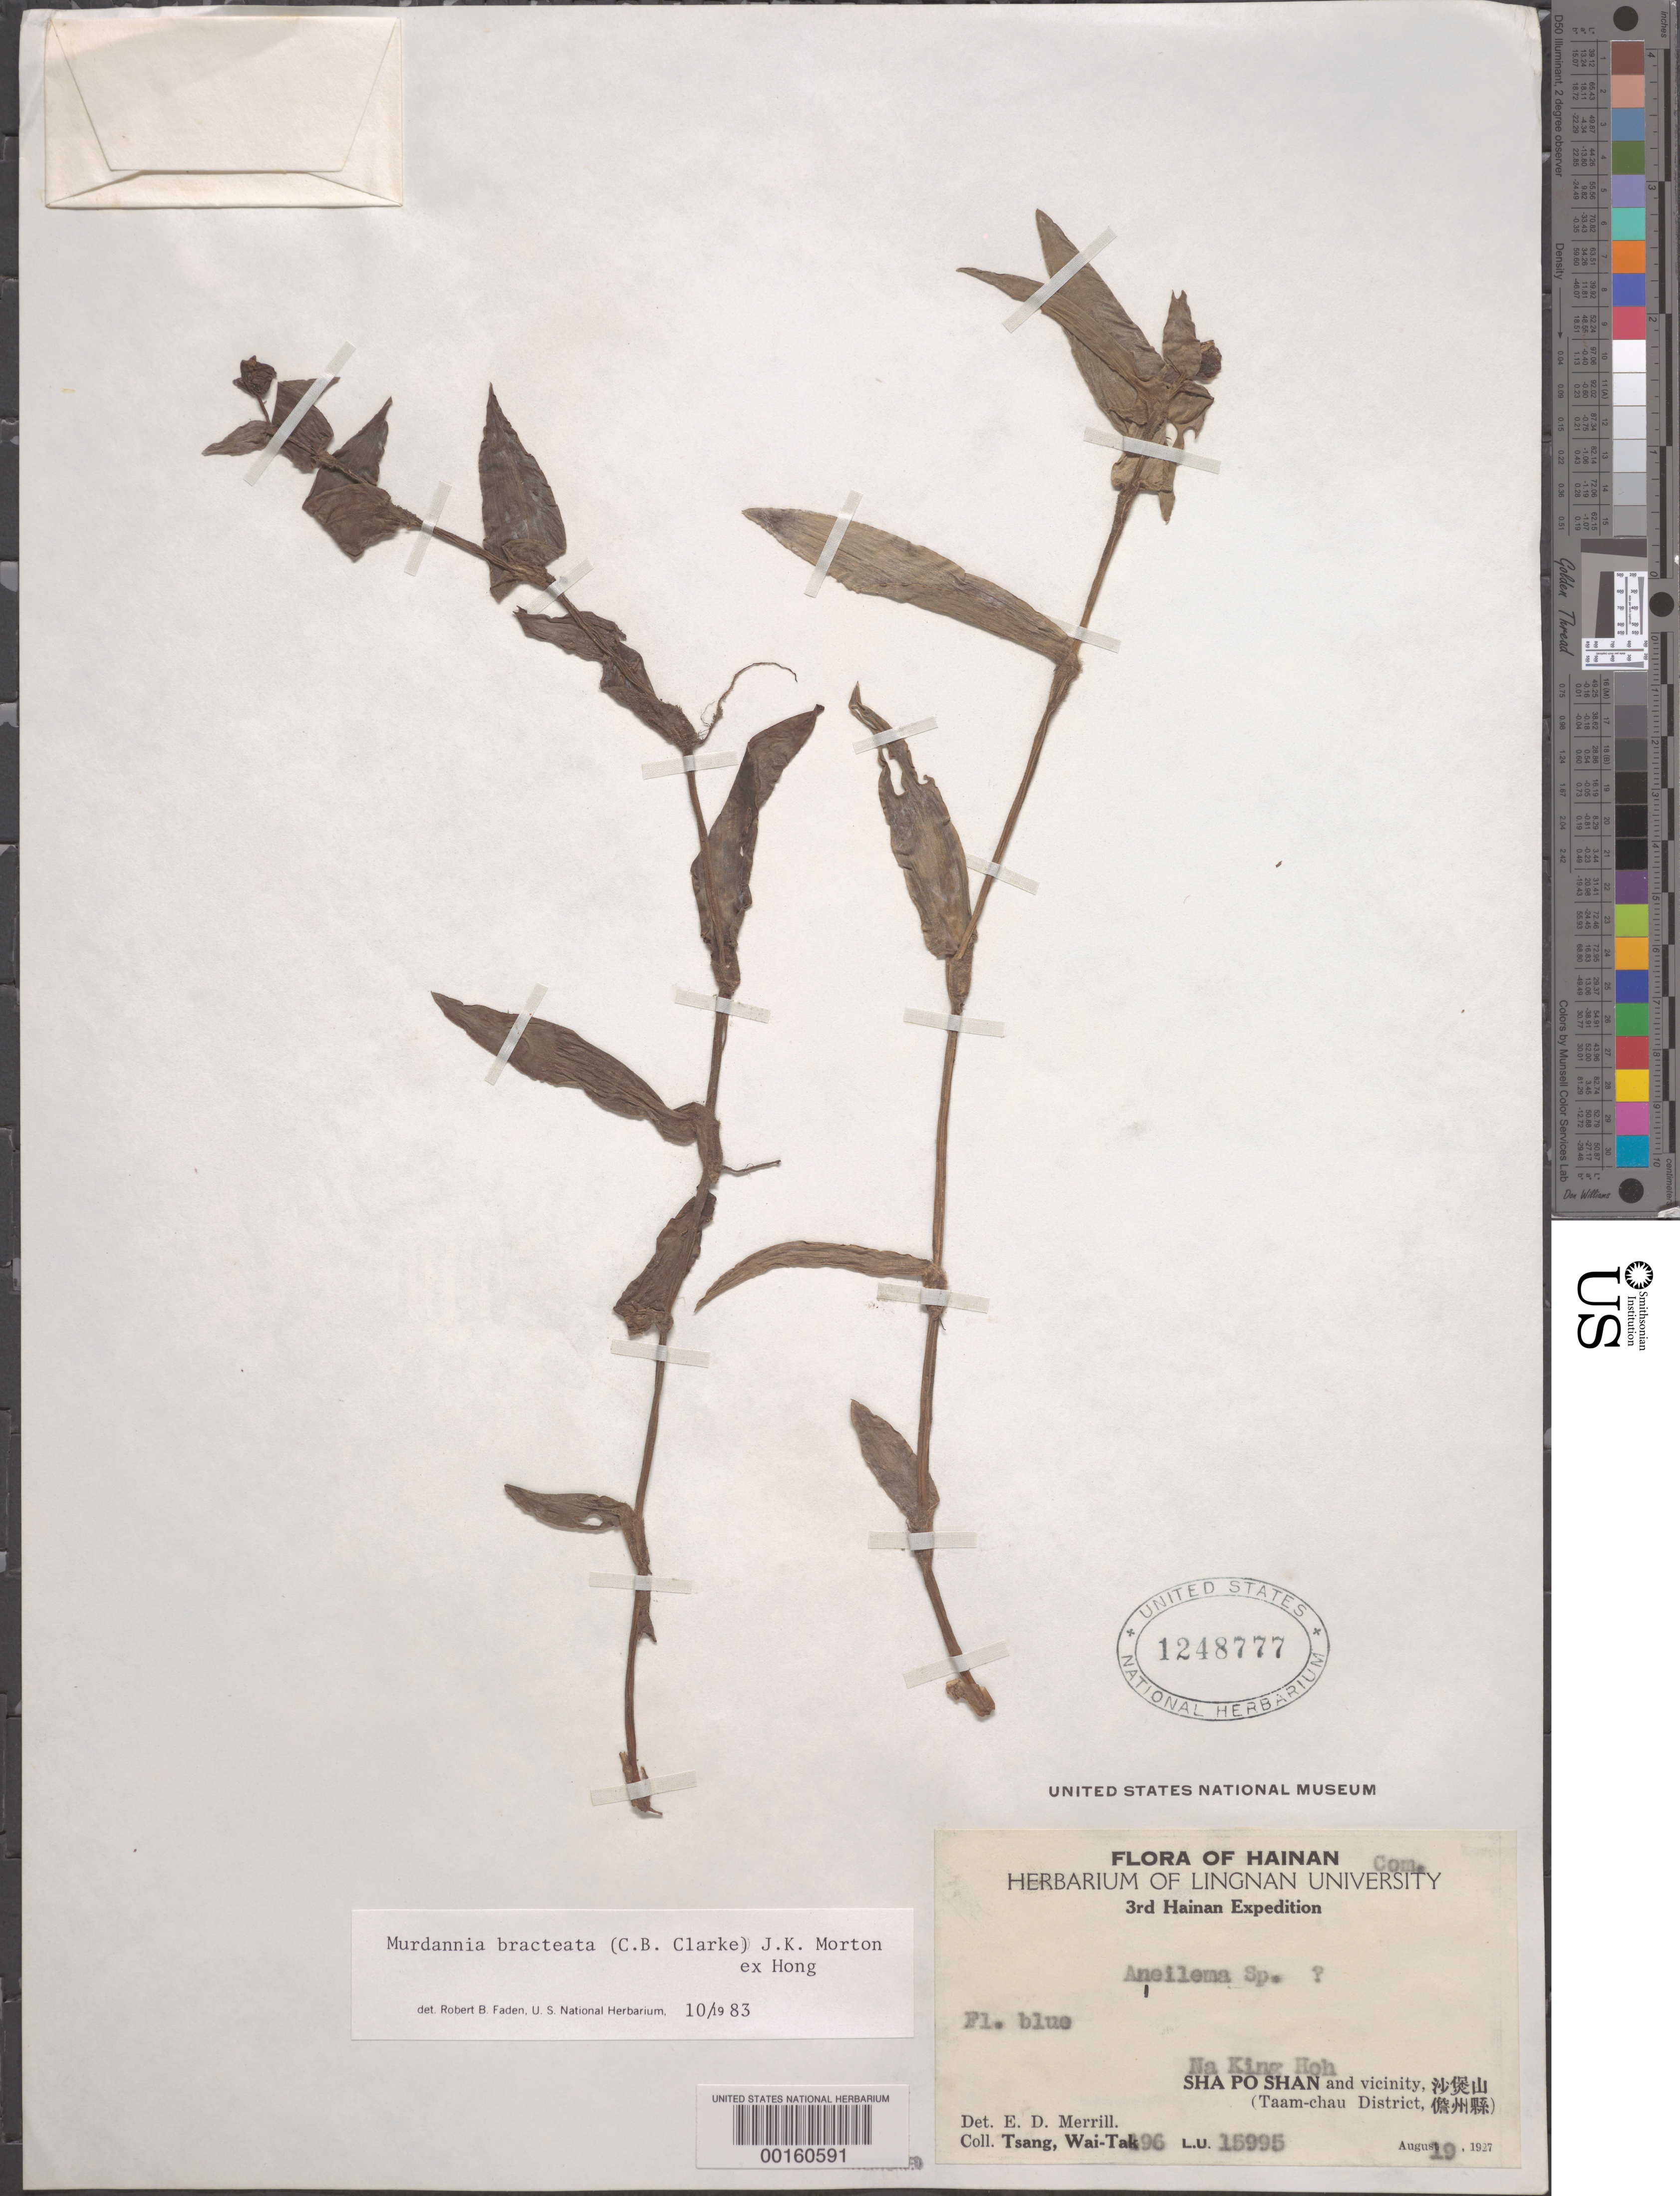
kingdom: Plantae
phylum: Tracheophyta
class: Liliopsida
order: Commelinales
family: Commelinaceae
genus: Murdannia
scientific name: Murdannia bracteata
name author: (C.B. Clarke) J.K. Morton ex D.Y. Hong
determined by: Faden, Robert B., (US), Smithsonian Institution - National Museum of Natural History (UNITED STATES)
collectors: W. T. Tsang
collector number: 15995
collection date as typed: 19 Aug 1927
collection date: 1927-08-19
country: China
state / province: Hainan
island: Hainan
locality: Na king hoh, hainan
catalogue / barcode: US 1248777